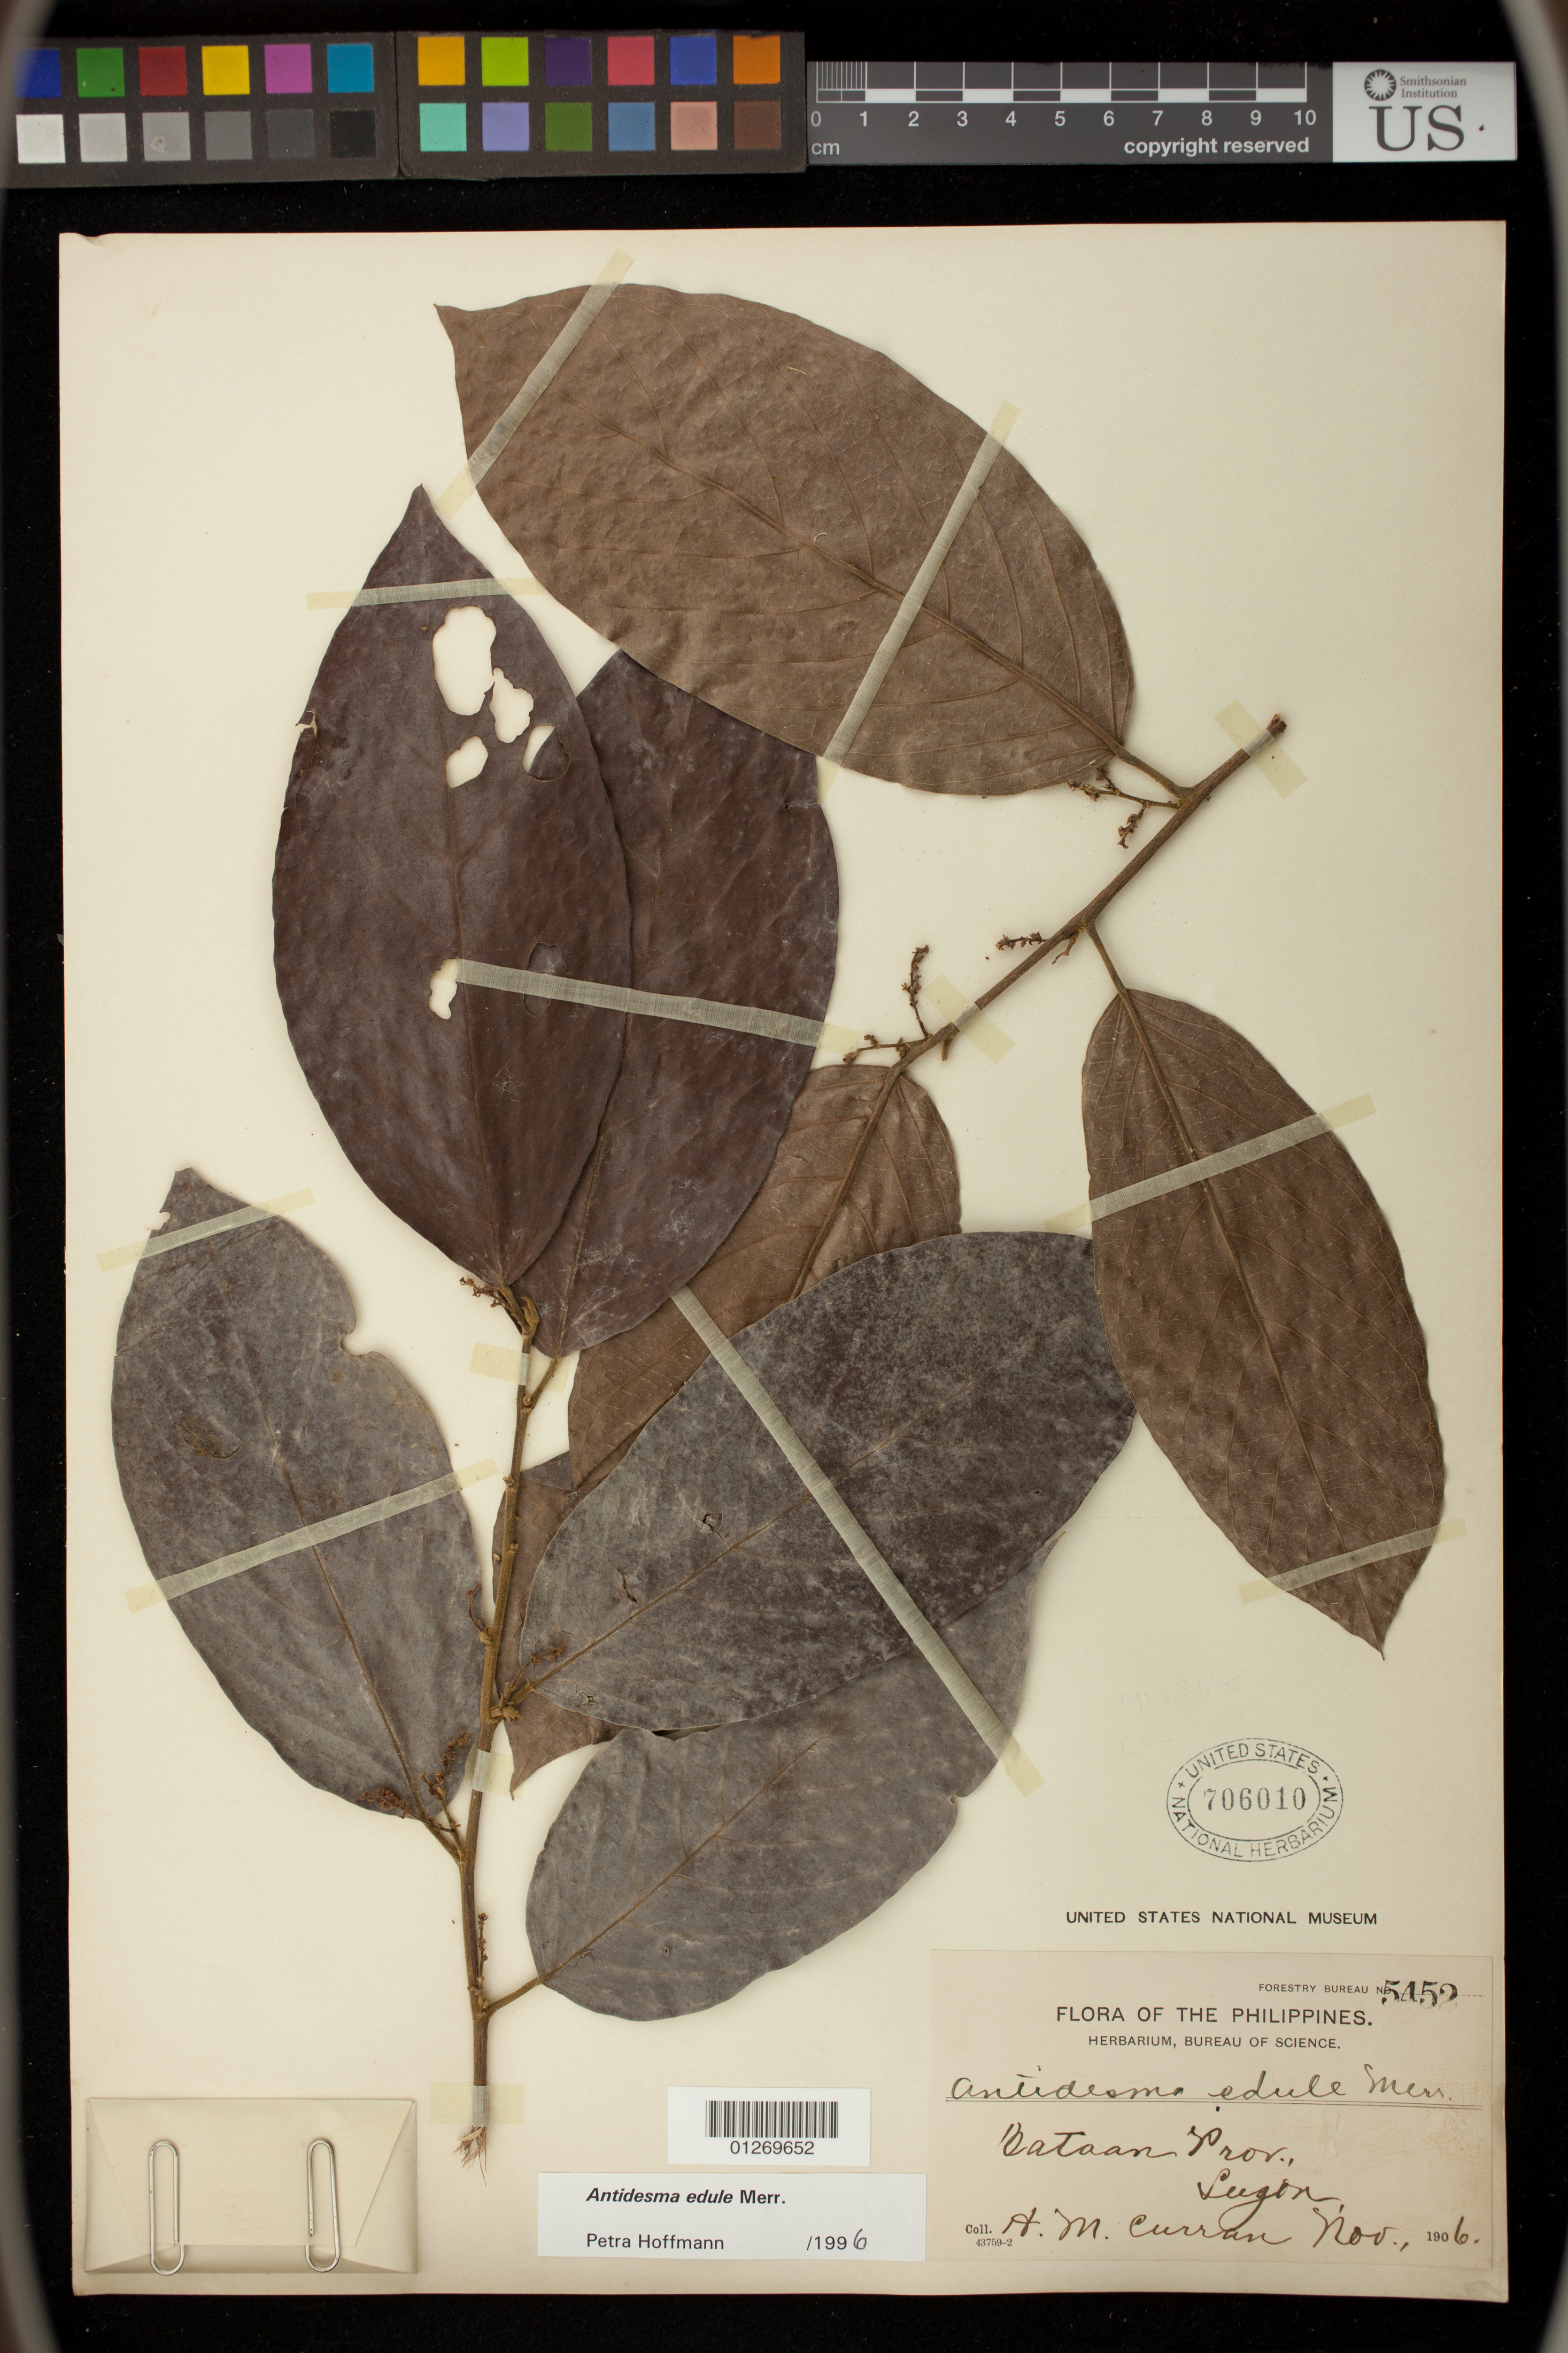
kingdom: Plantae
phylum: Tracheophyta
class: Magnoliopsida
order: Malpighiales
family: Phyllanthaceae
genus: Antidesma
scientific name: Antidesma edule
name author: Merr.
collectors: H. M. Curran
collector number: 5452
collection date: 1906-11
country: Philippines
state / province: Central Luzon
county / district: Bataan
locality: Luzon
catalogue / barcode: US 706010